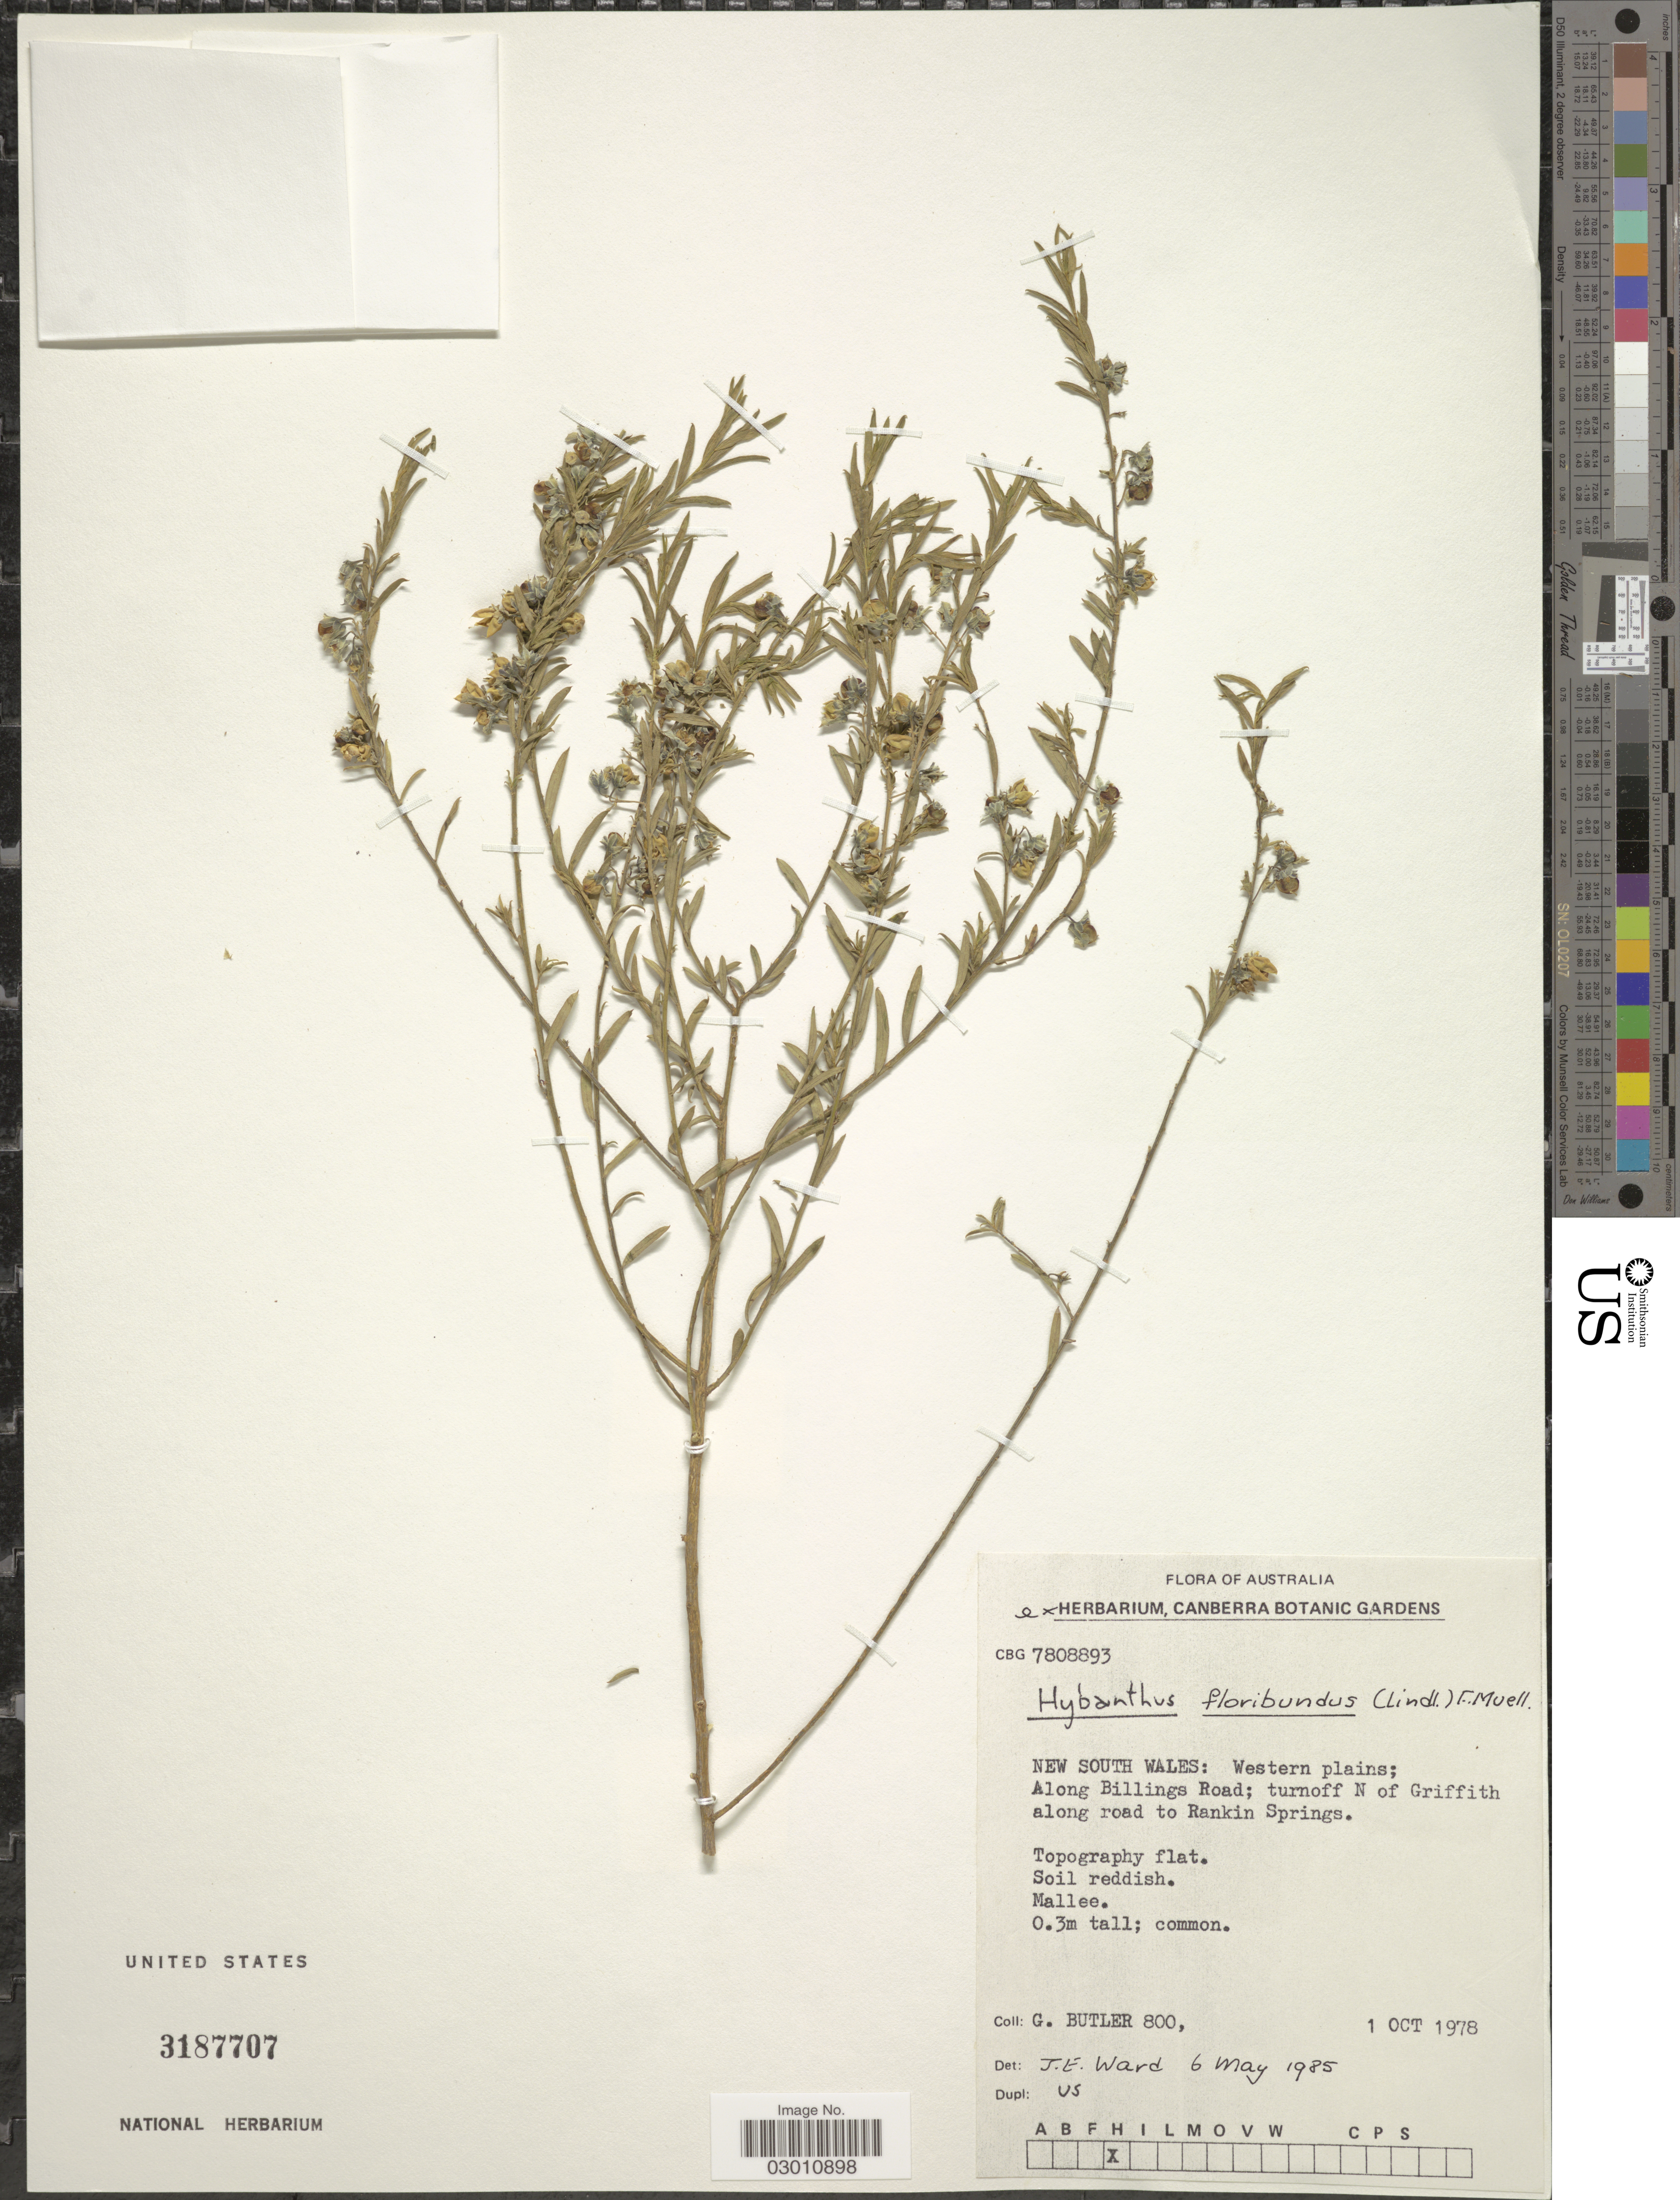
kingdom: Plantae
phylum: Tracheophyta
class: Magnoliopsida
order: Malpighiales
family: Violaceae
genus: Pigea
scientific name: Pigea floribunda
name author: Lindl.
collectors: G. D. Butler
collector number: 800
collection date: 1978-10-01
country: Australia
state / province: New South Wales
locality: Western plains; Along Billings Road; turnoff N of Griffith along road to Rankin Springs.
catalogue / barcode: US 3187707